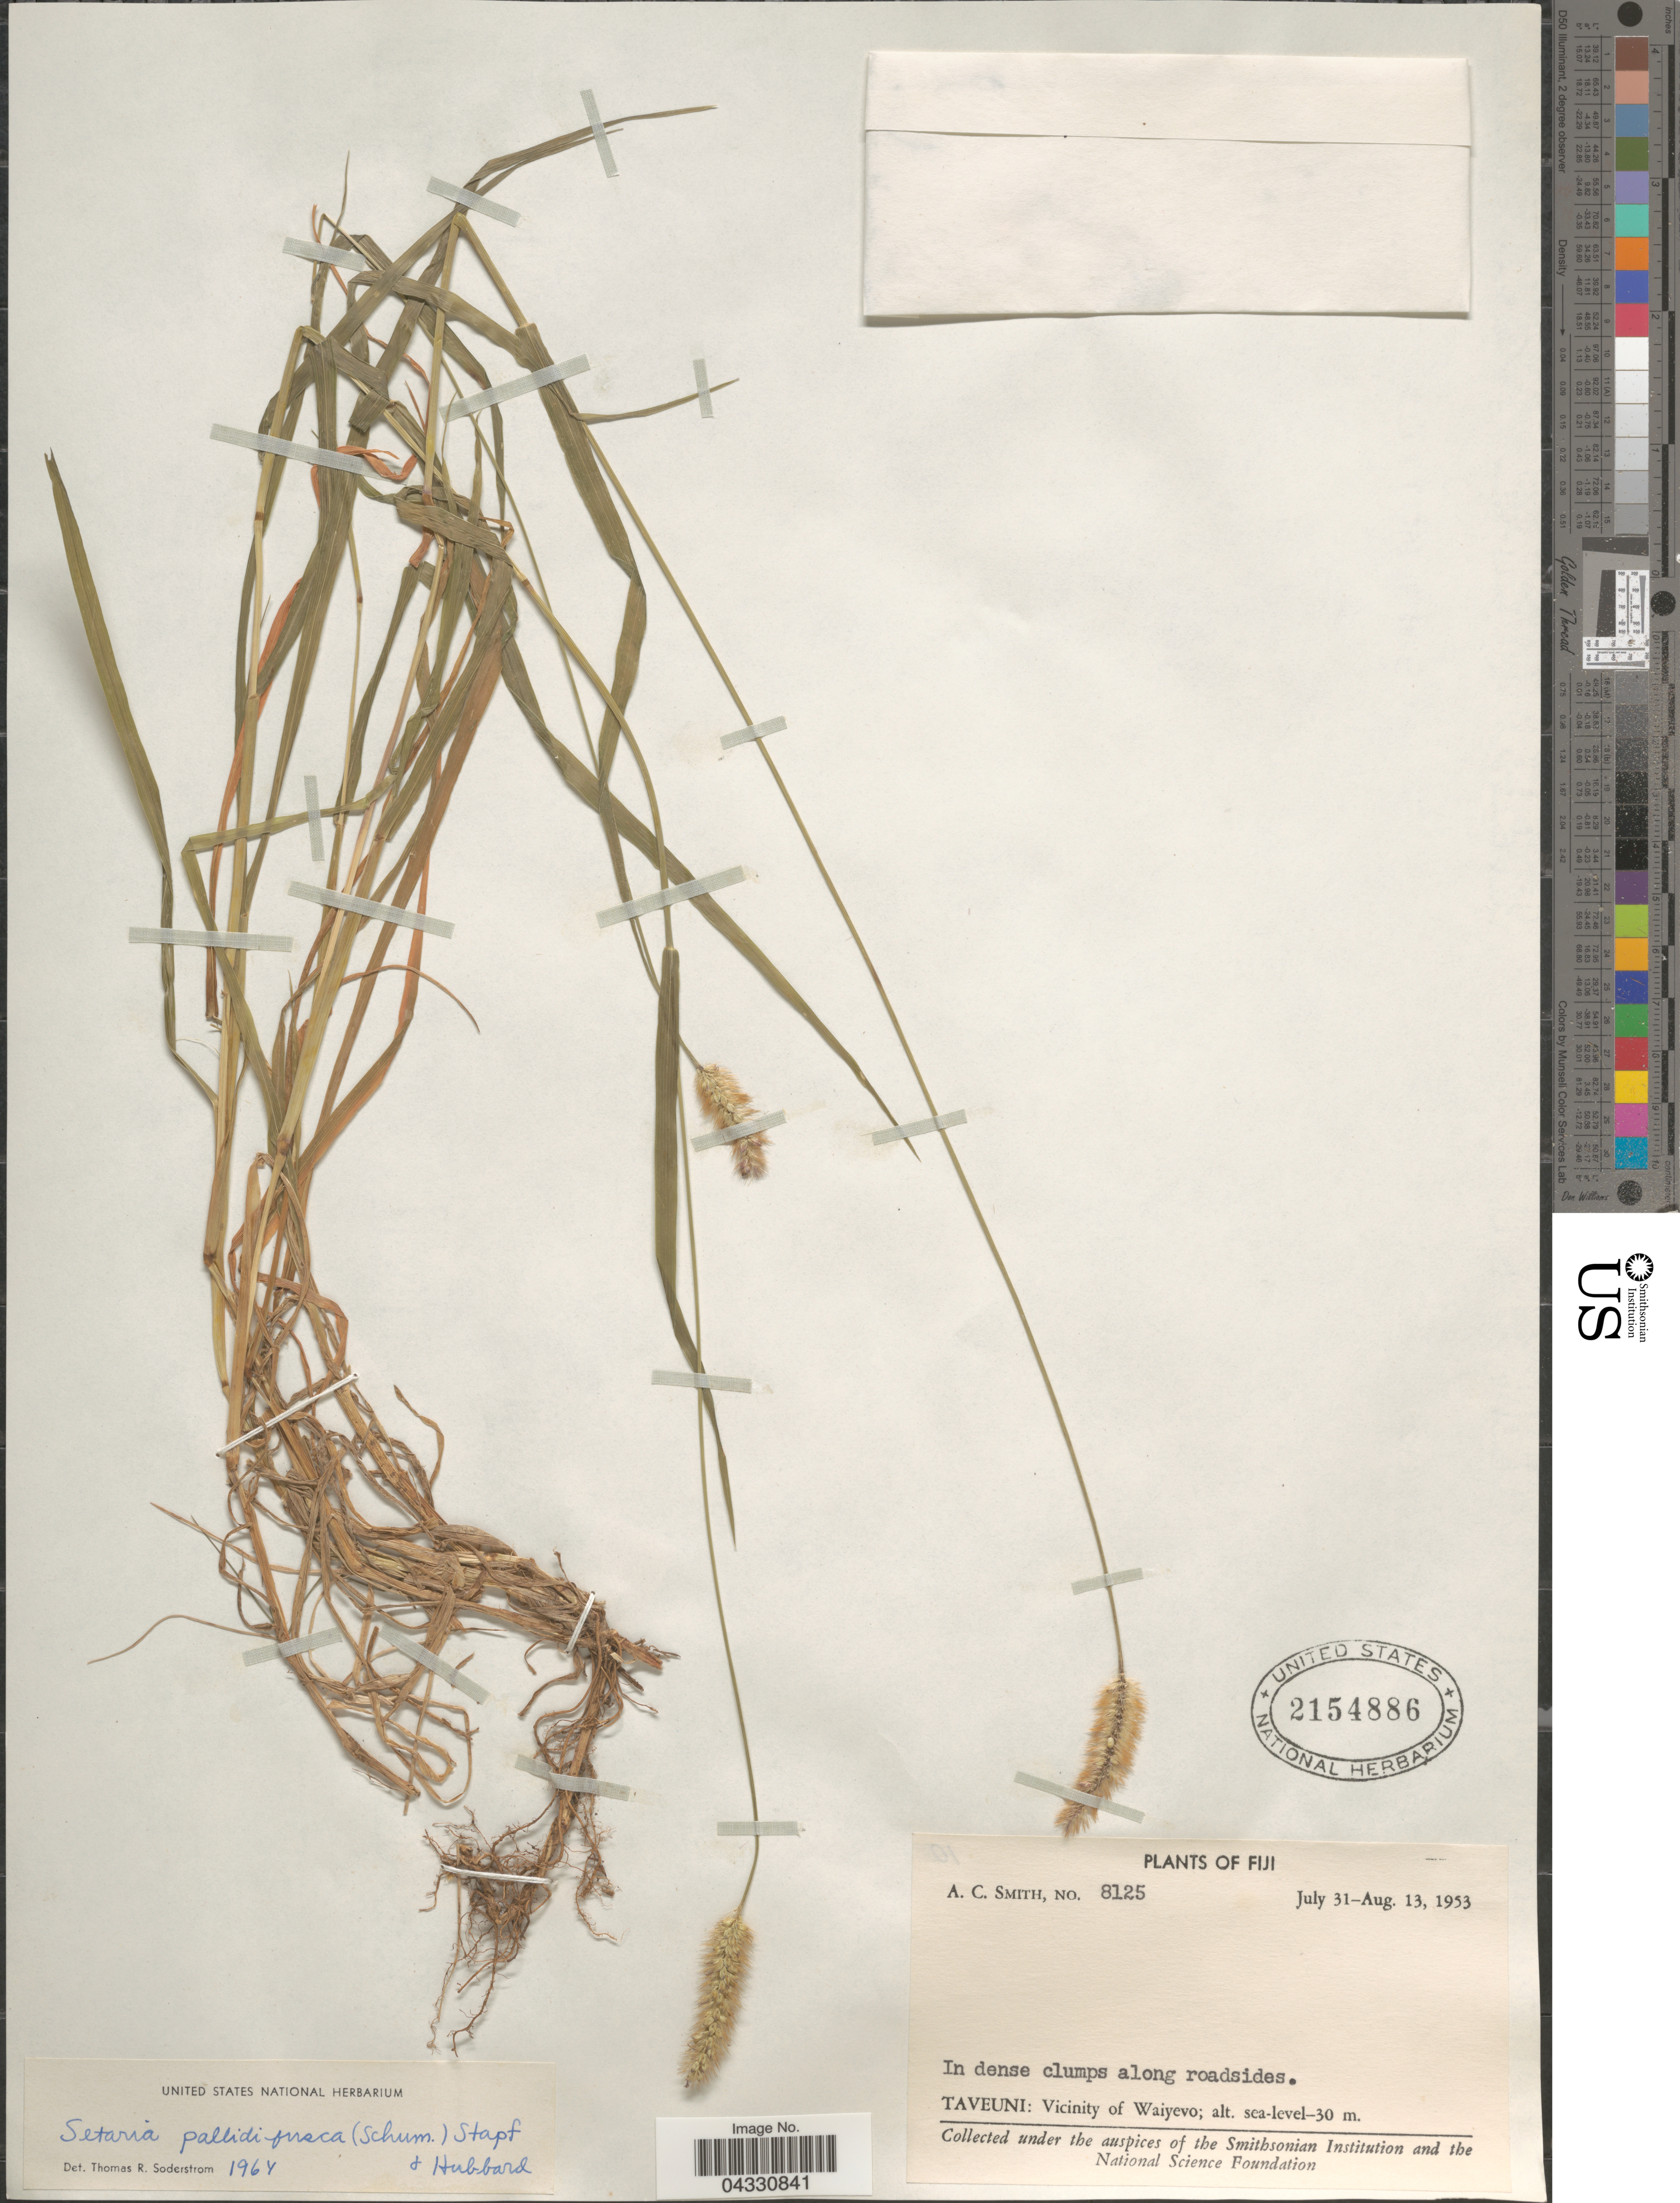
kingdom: Plantae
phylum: Tracheophyta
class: Liliopsida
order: Poales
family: Poaceae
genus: Setaria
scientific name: Setaria pallide-fusca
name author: (Schumach.) Stapf & C.E. Hubb.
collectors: A. C. Smith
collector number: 8125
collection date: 1953-07-31/1953-08-13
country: Fiji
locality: Taveuni: Vicinity of Waiyevo.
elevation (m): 0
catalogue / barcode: US 2154886